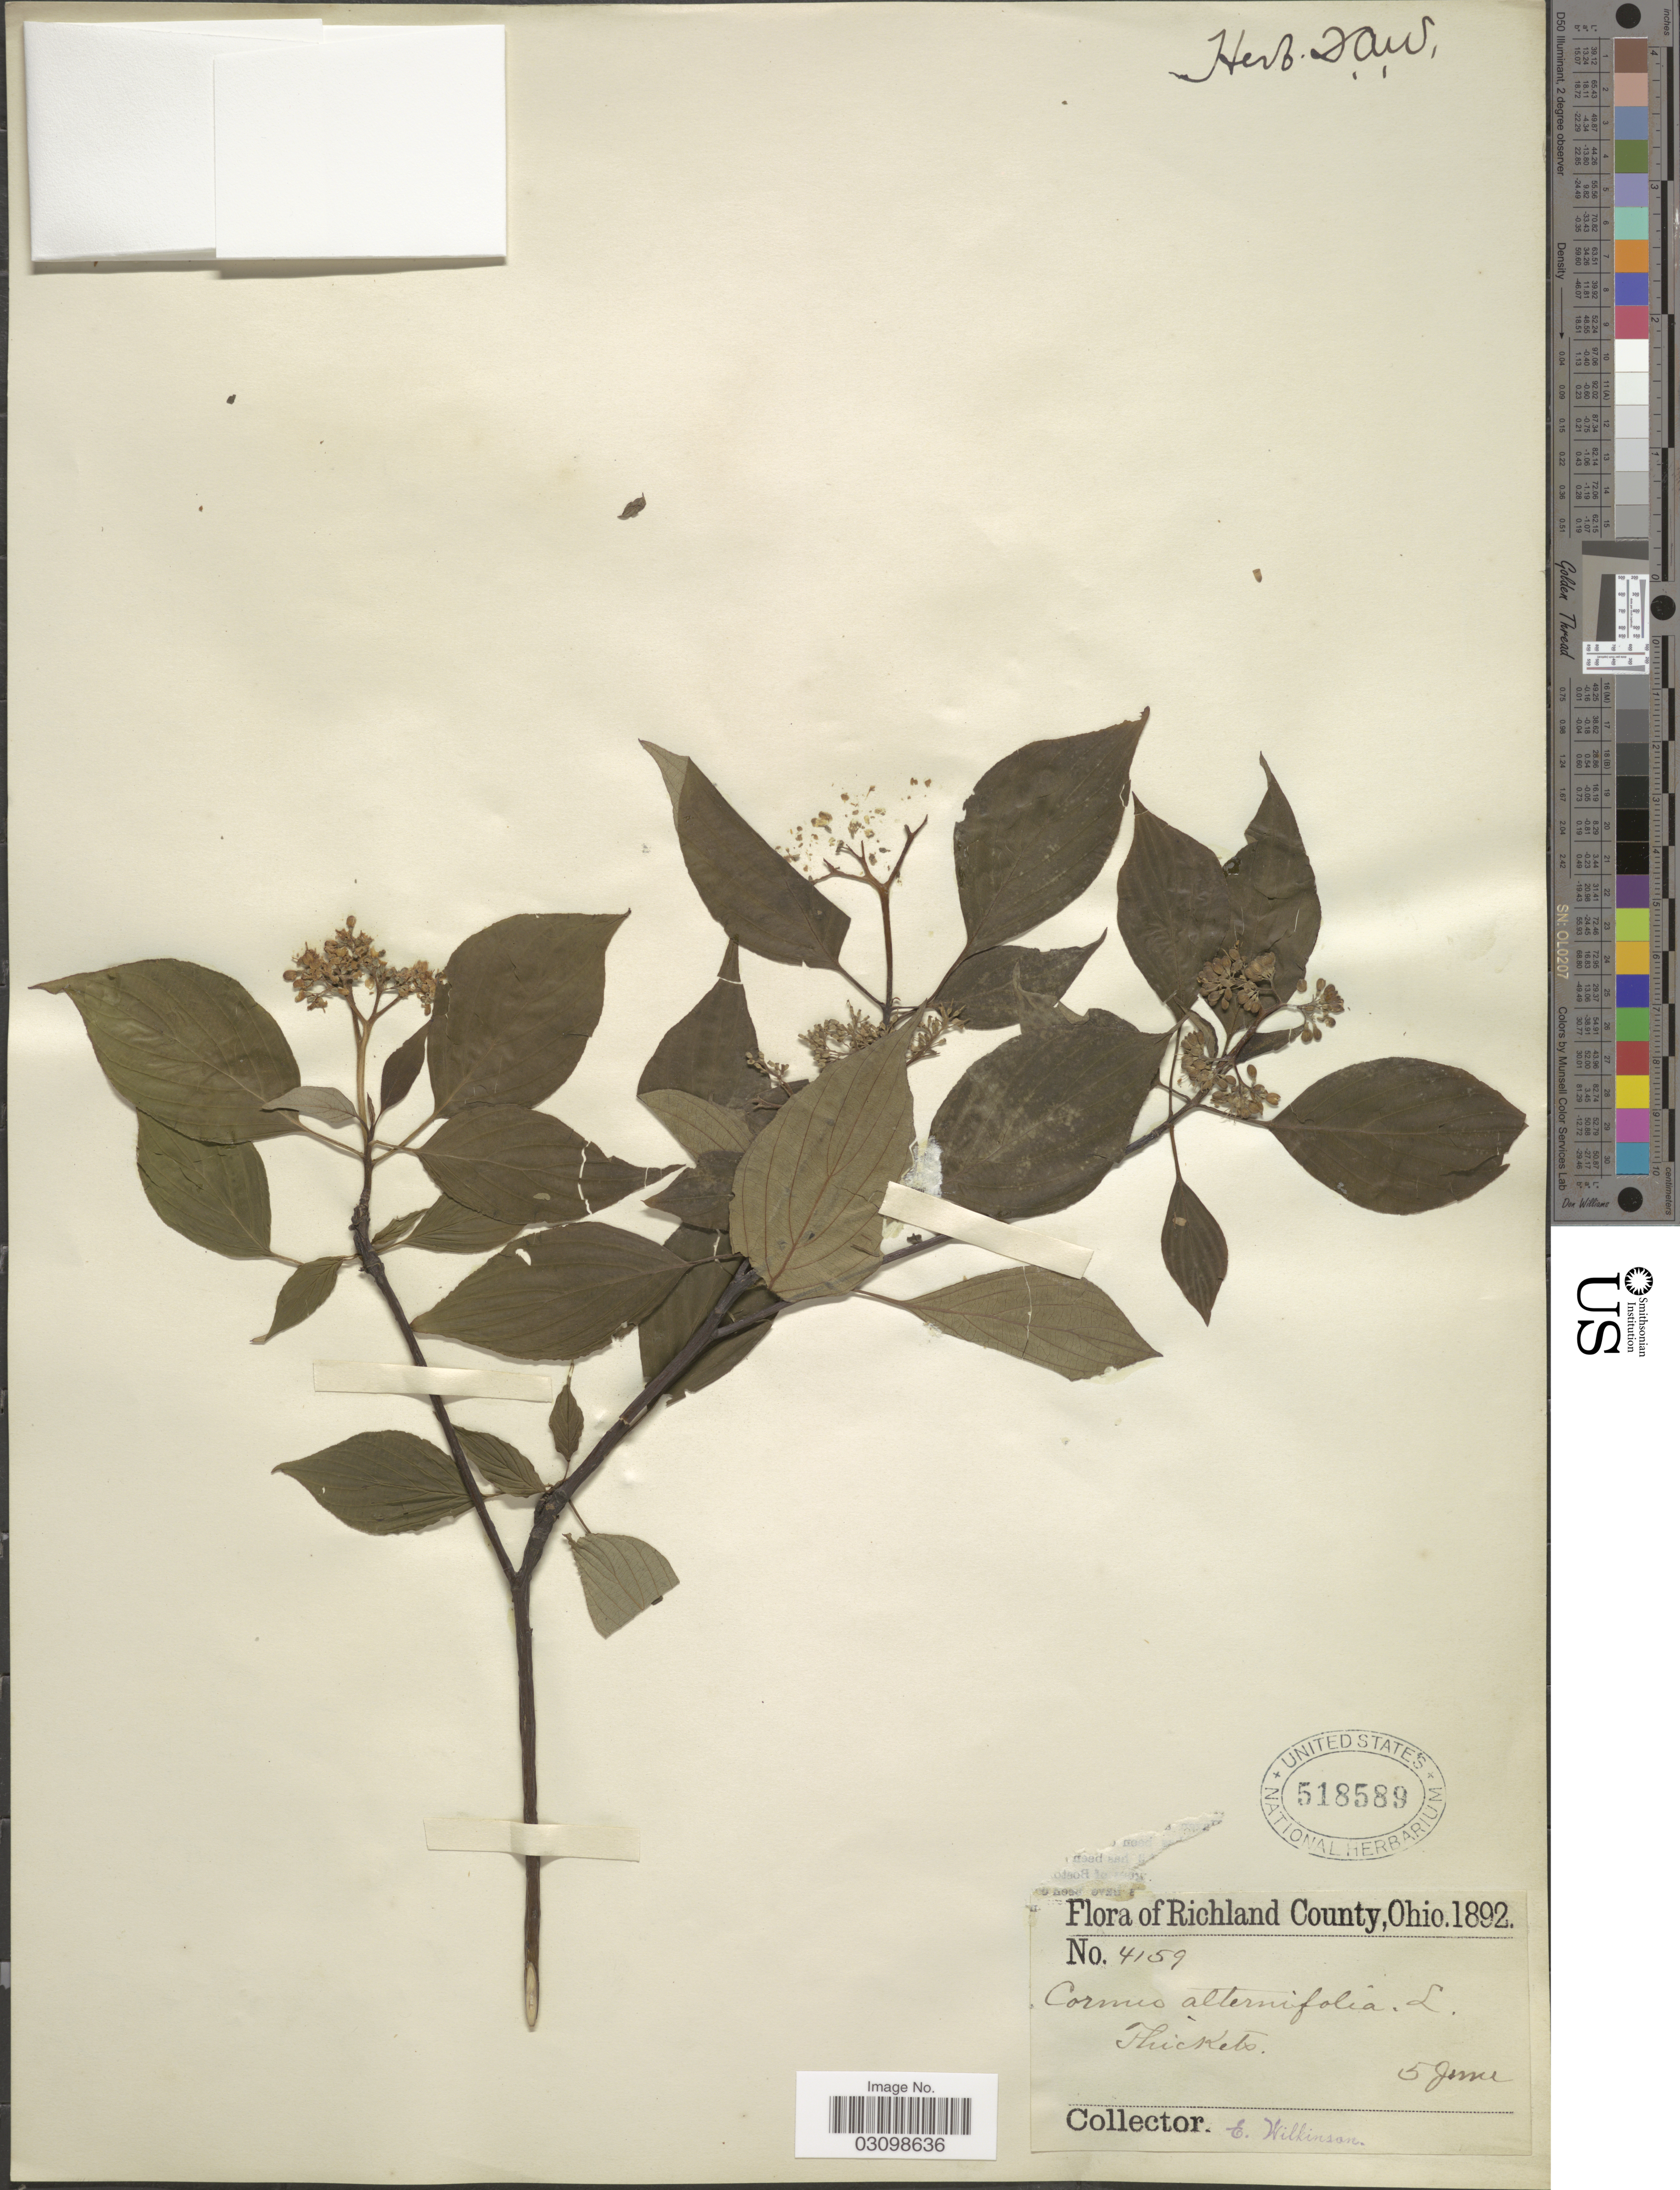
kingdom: Plantae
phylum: Tracheophyta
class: Magnoliopsida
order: Cornales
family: Cornaceae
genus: Cornus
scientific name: Cornus alternifolia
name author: L.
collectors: E. Wilkinson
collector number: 4159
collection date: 1892-06-05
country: United States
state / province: Ohio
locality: Richland County.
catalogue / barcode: US 518589